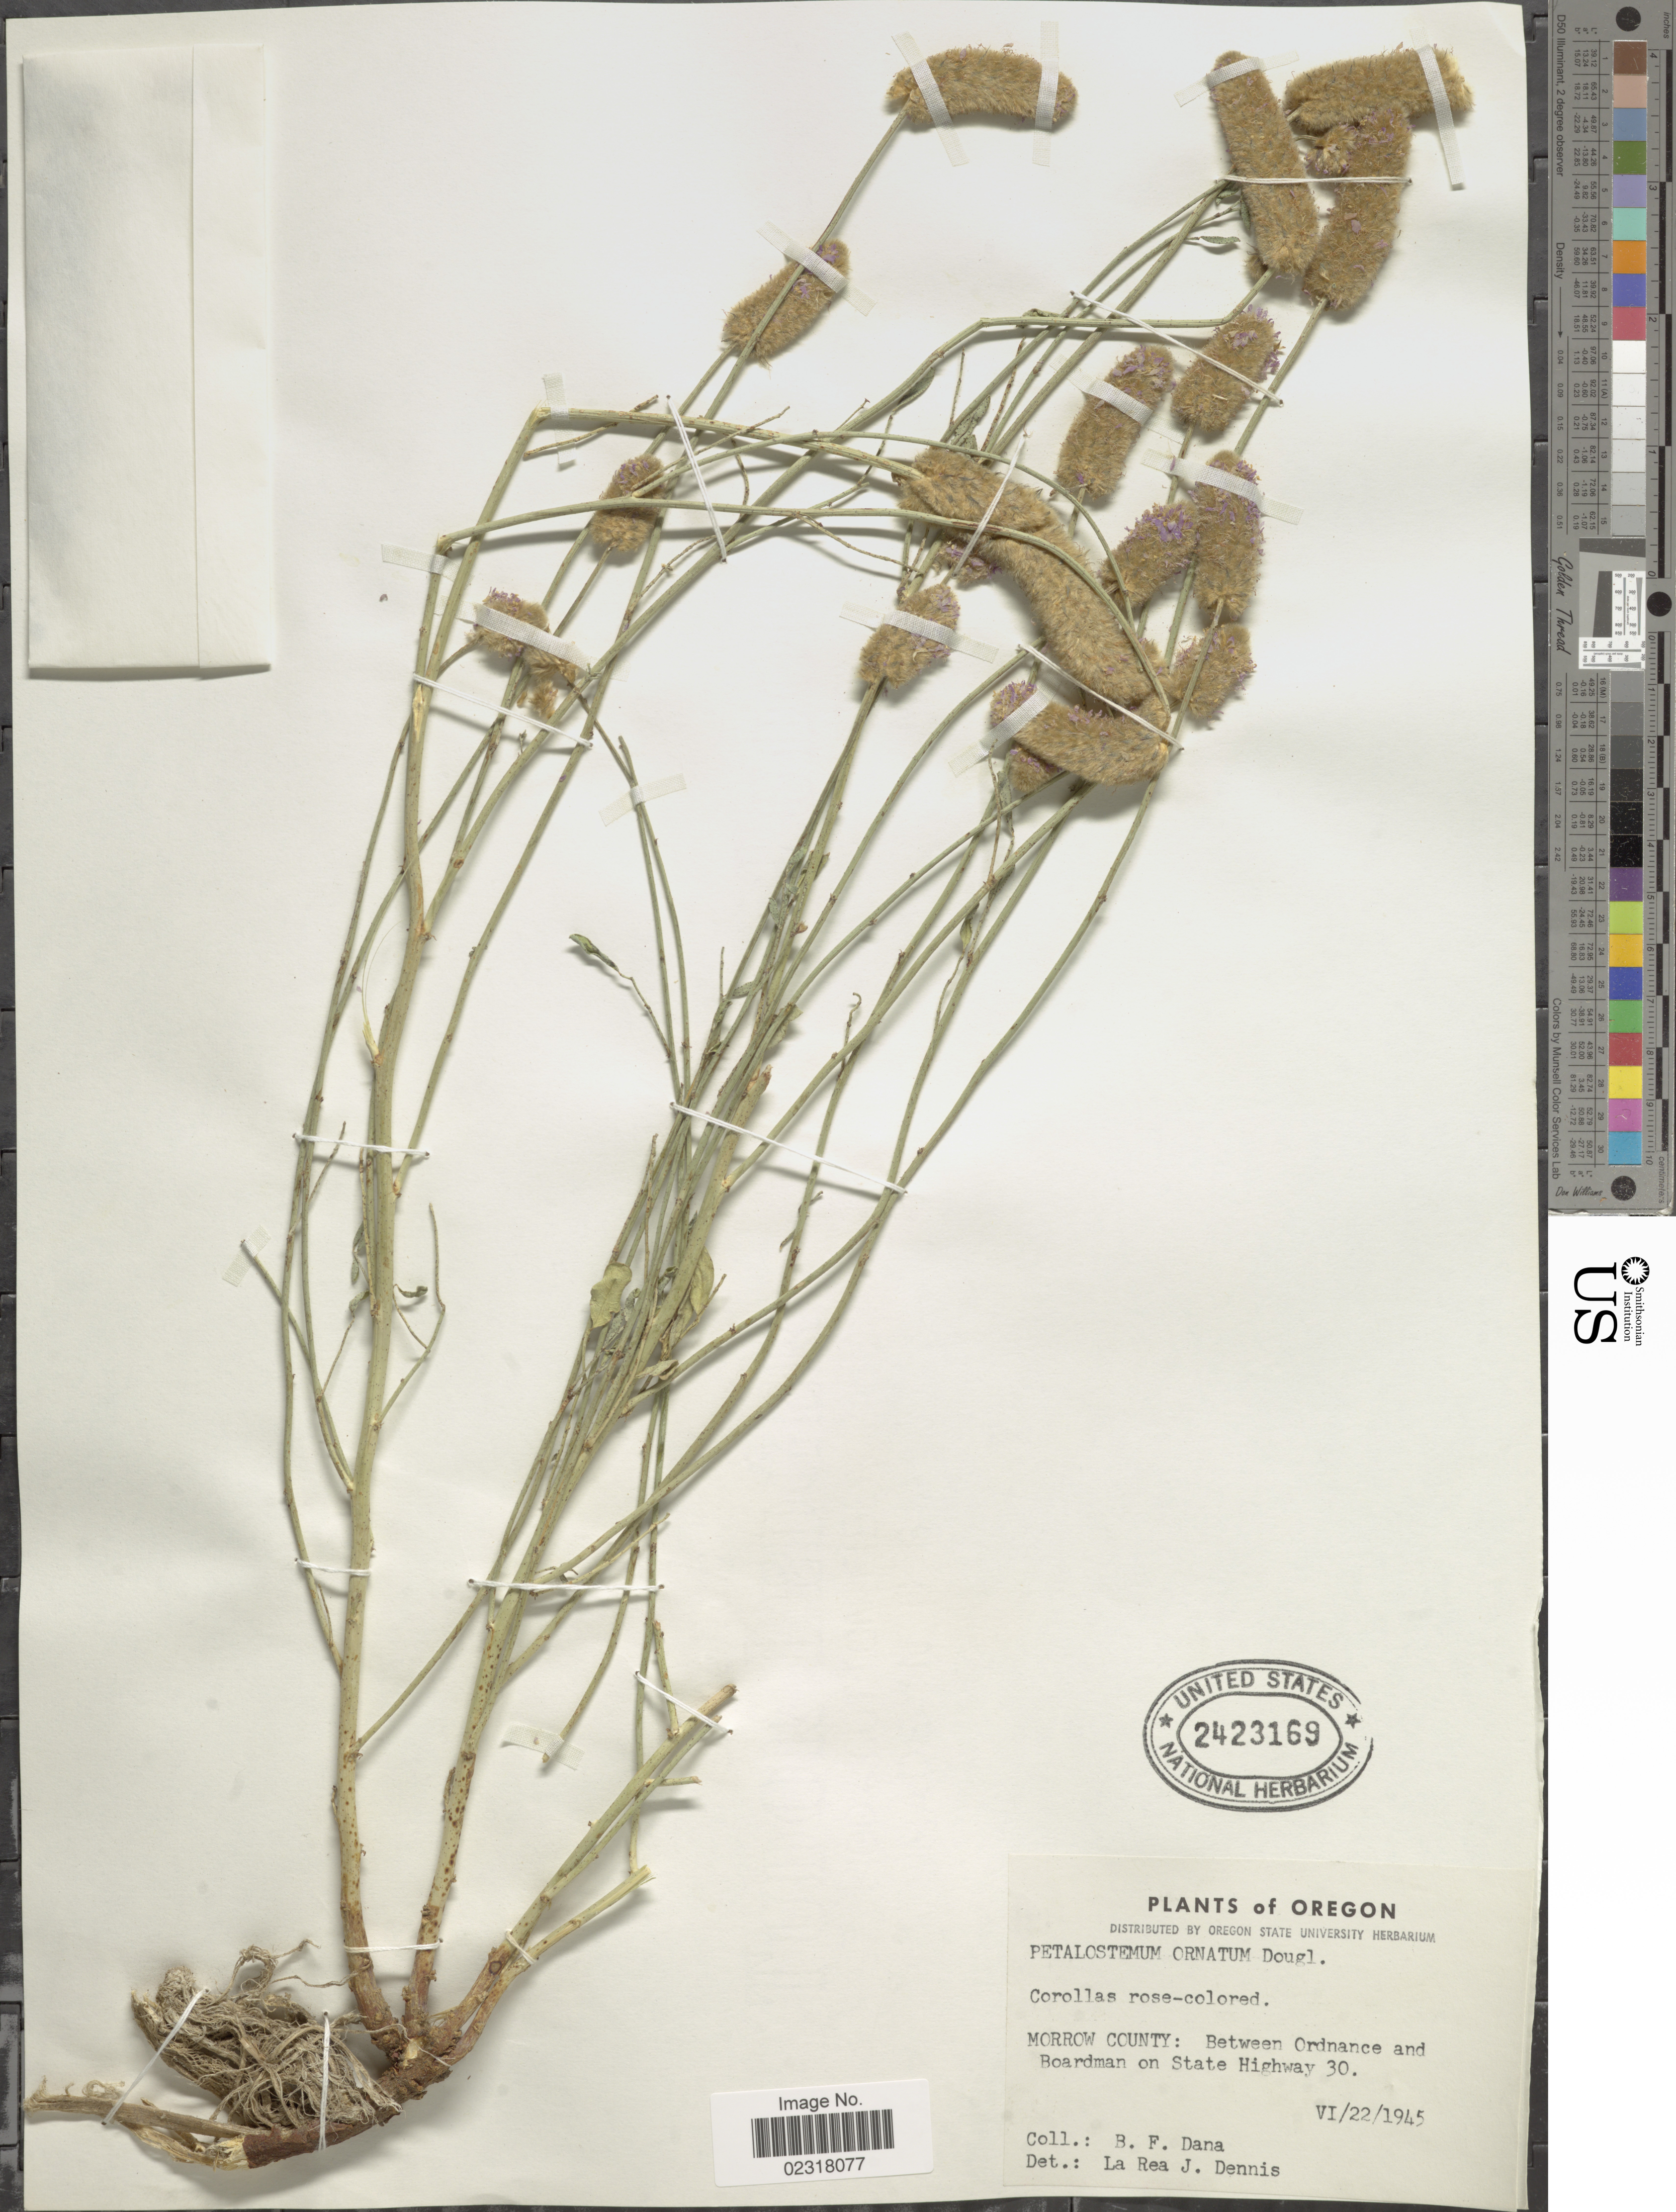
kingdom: Plantae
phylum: Tracheophyta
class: Magnoliopsida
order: Fabales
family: Fabaceae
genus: Dalea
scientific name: Dalea ornata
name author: (Hook.) Eaton & Wright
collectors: B. Dana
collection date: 1945-06-22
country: United States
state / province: Oregon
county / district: Morrow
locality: Morrow County: Between Ordinance and Boardman on State Highway 30.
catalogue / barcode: US 2423169